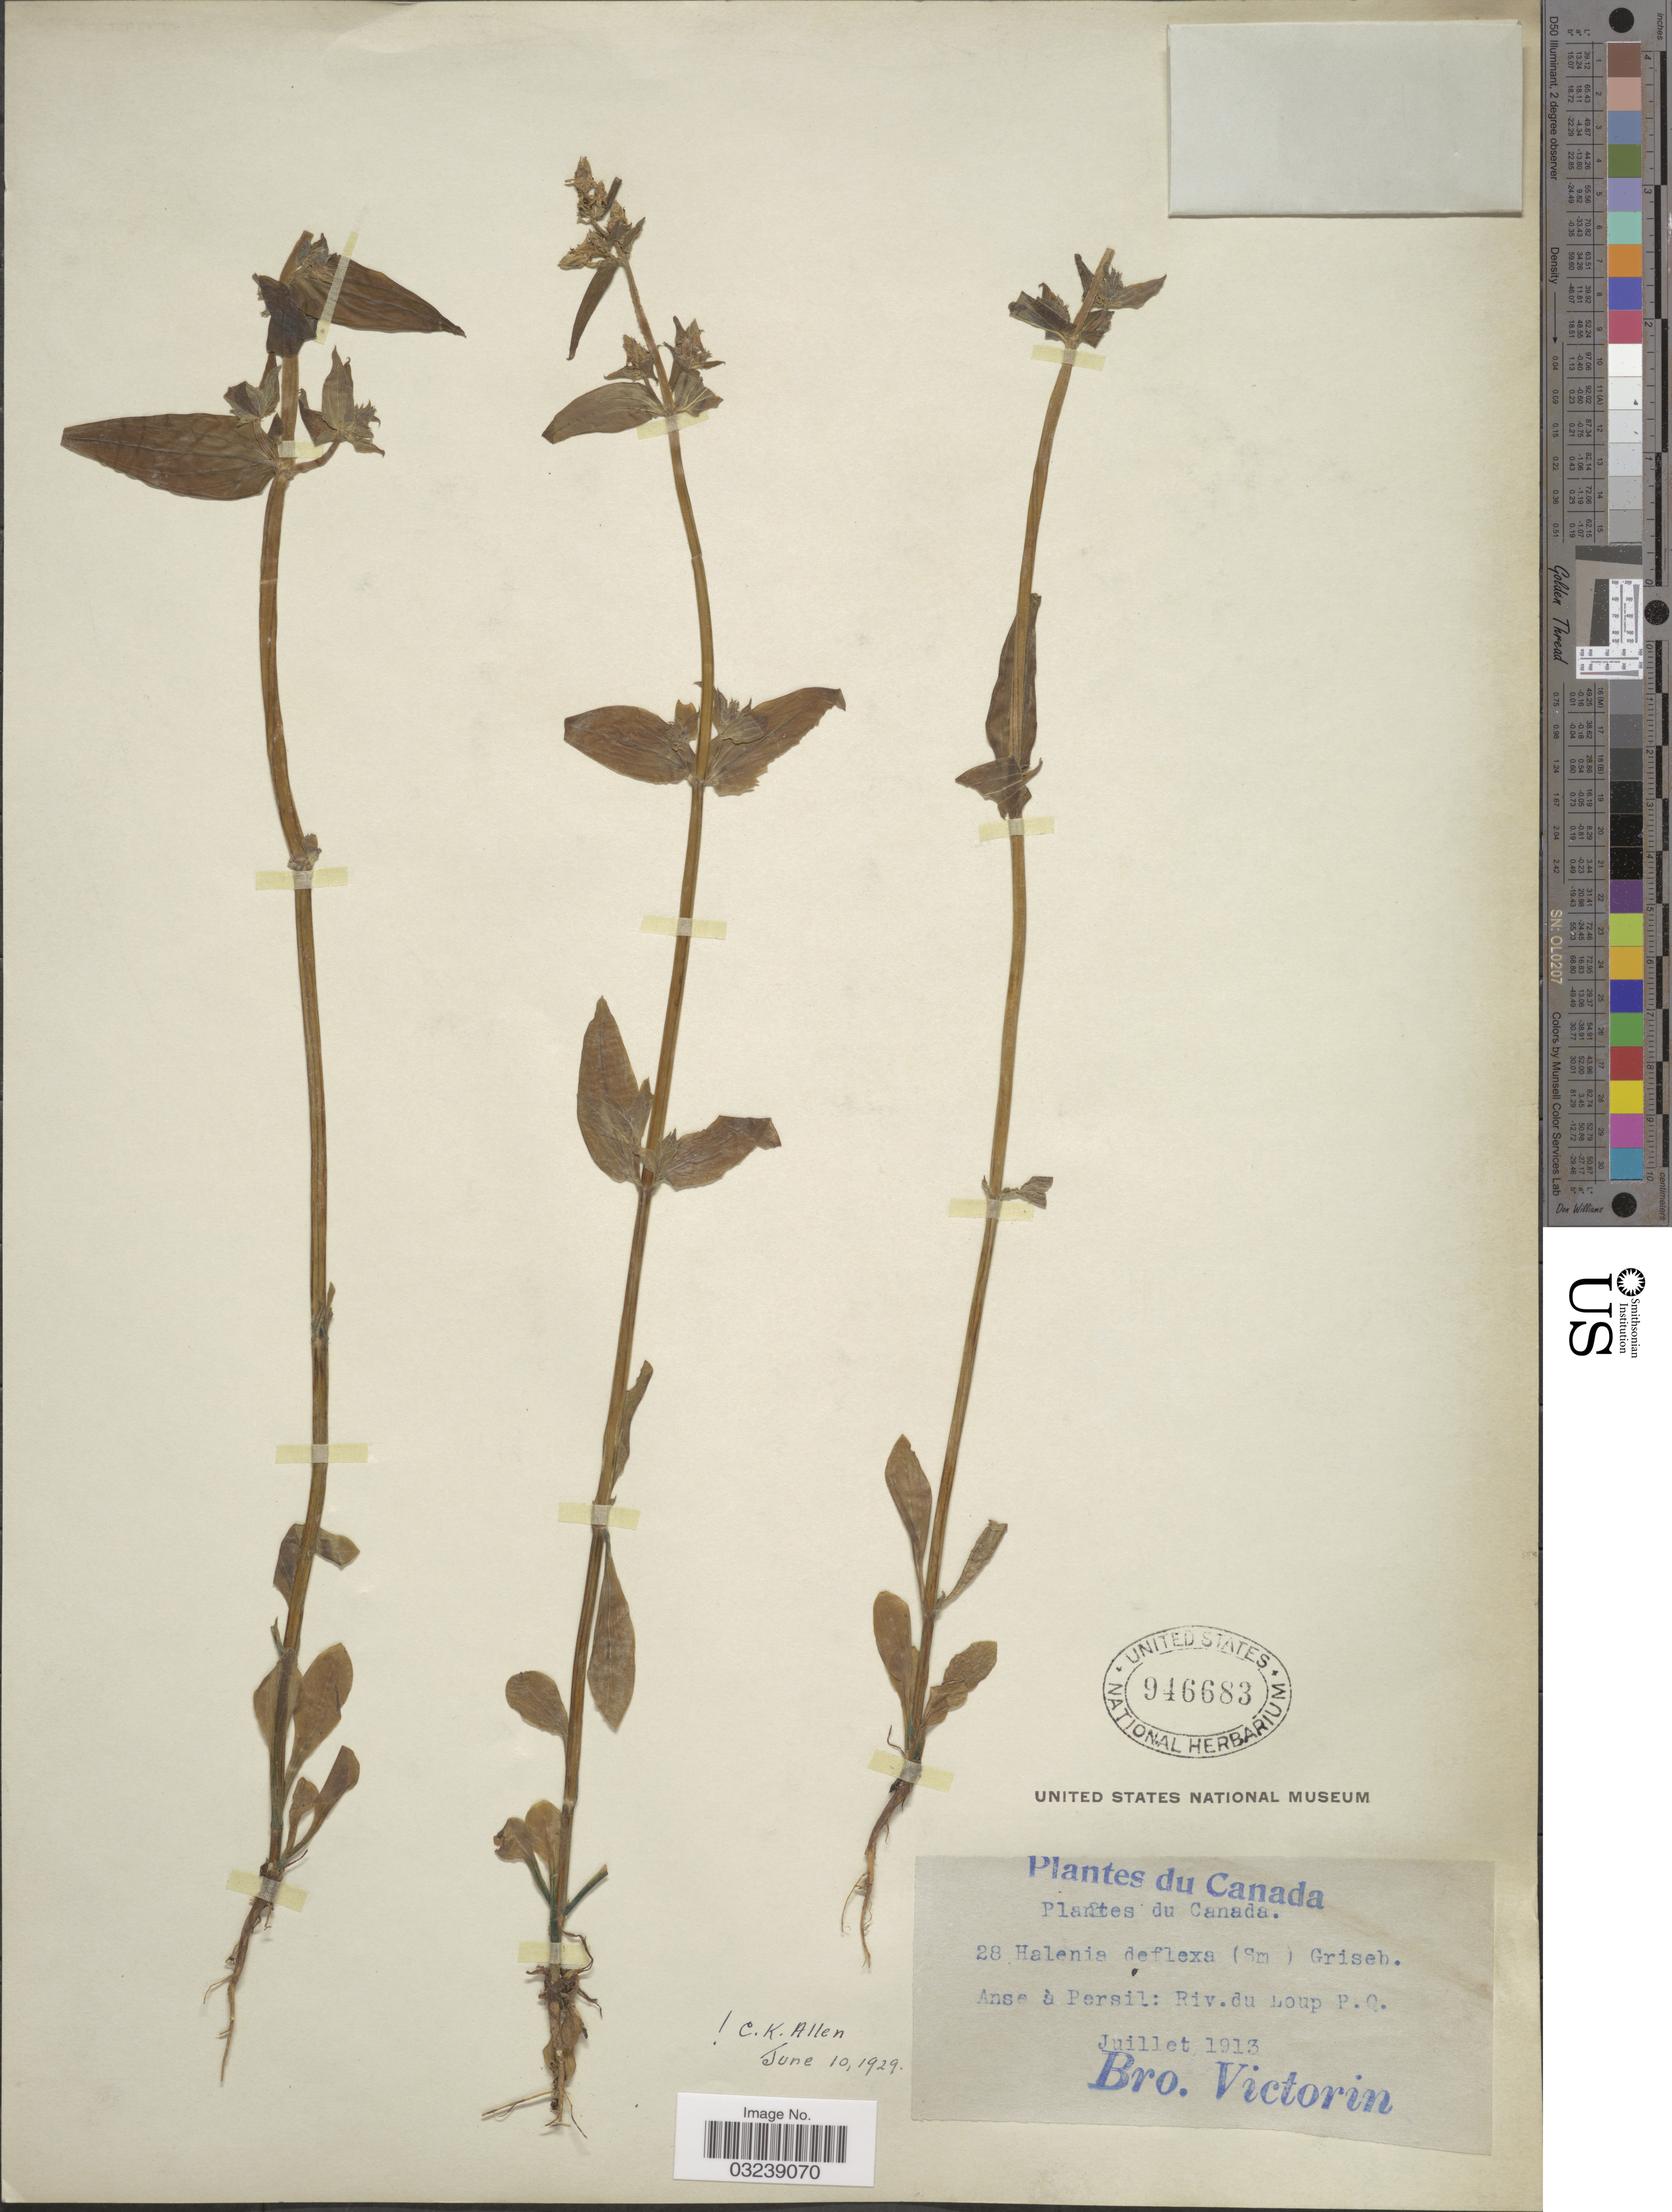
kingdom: Plantae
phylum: Tracheophyta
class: Magnoliopsida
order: Gentianales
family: Gentianaceae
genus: Halenia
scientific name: Halenia deflexa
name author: (Sm.) Griseb.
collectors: B. Victorin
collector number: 28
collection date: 1913-07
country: Canada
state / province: Quebec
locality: Anse à Persil: Riv. du Loup P. Q.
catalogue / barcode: US 946683